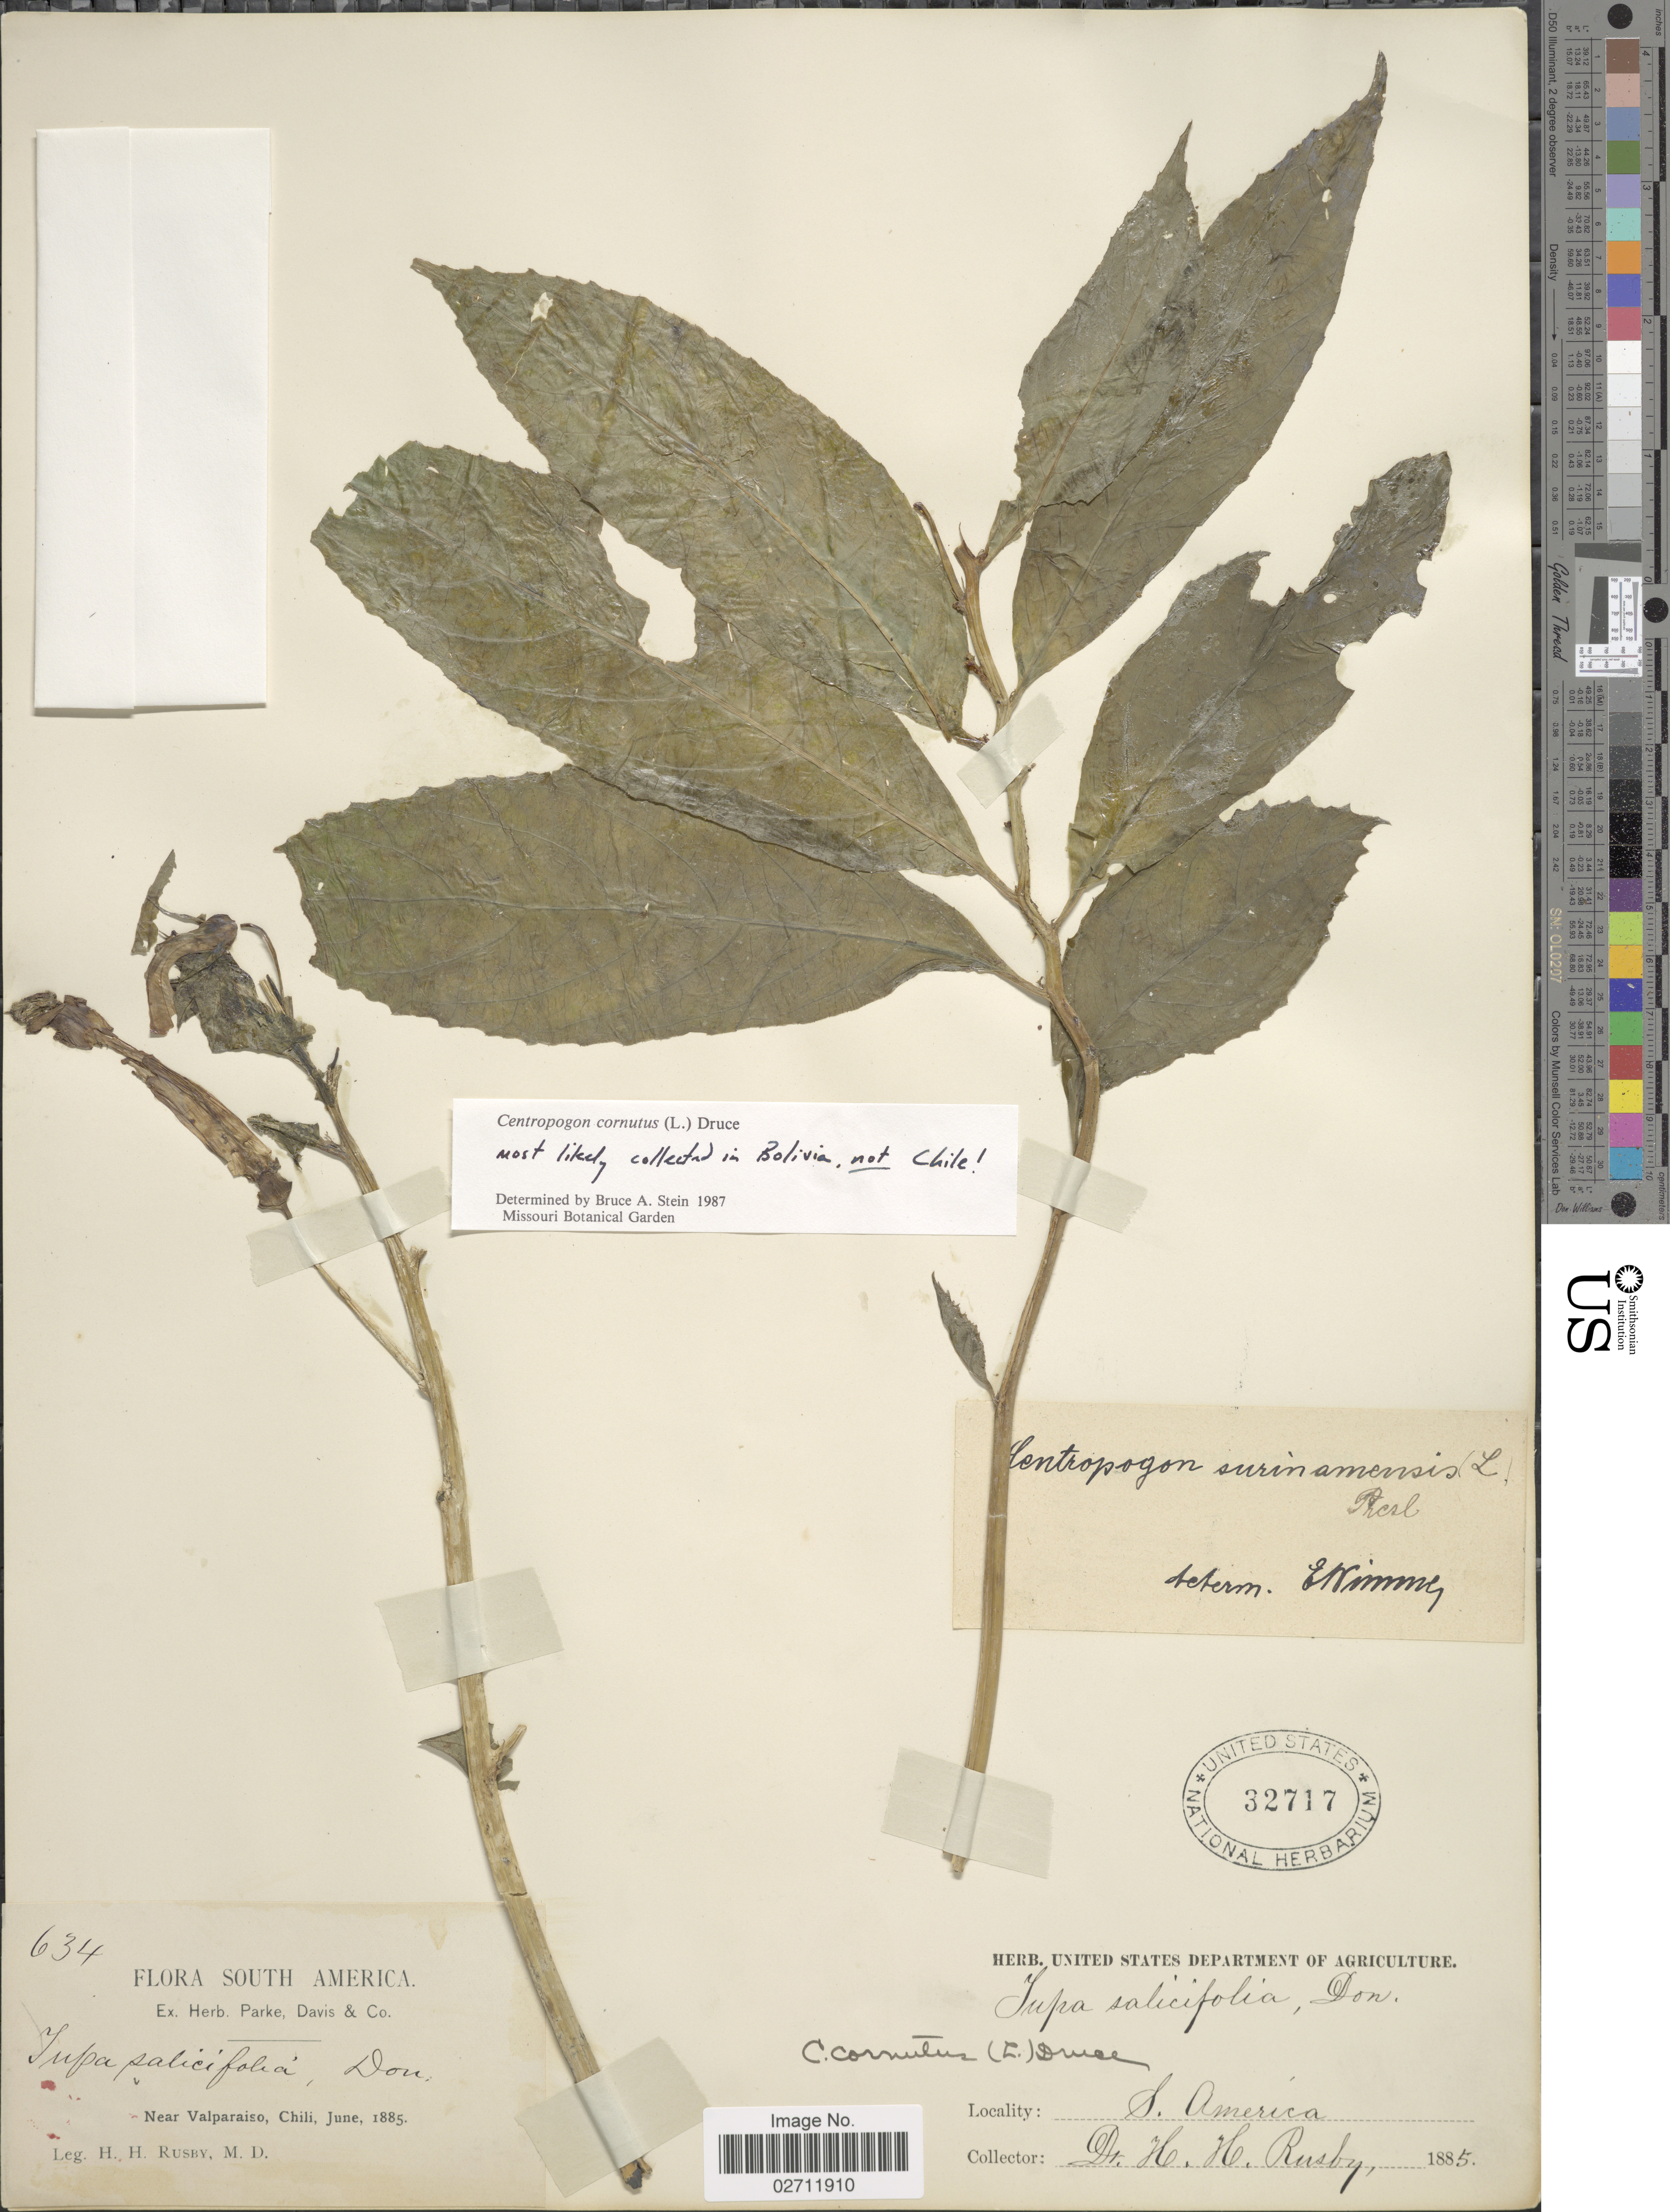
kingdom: Plantae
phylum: Tracheophyta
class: Magnoliopsida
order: Asterales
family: Campanulaceae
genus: Centropogon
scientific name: Centropogon cornutus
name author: (L.) Druce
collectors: H. H. Rusby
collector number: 634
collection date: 1885-06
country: Chile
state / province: Valparaíso (V)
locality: Near Valparaiso.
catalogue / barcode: US 32717